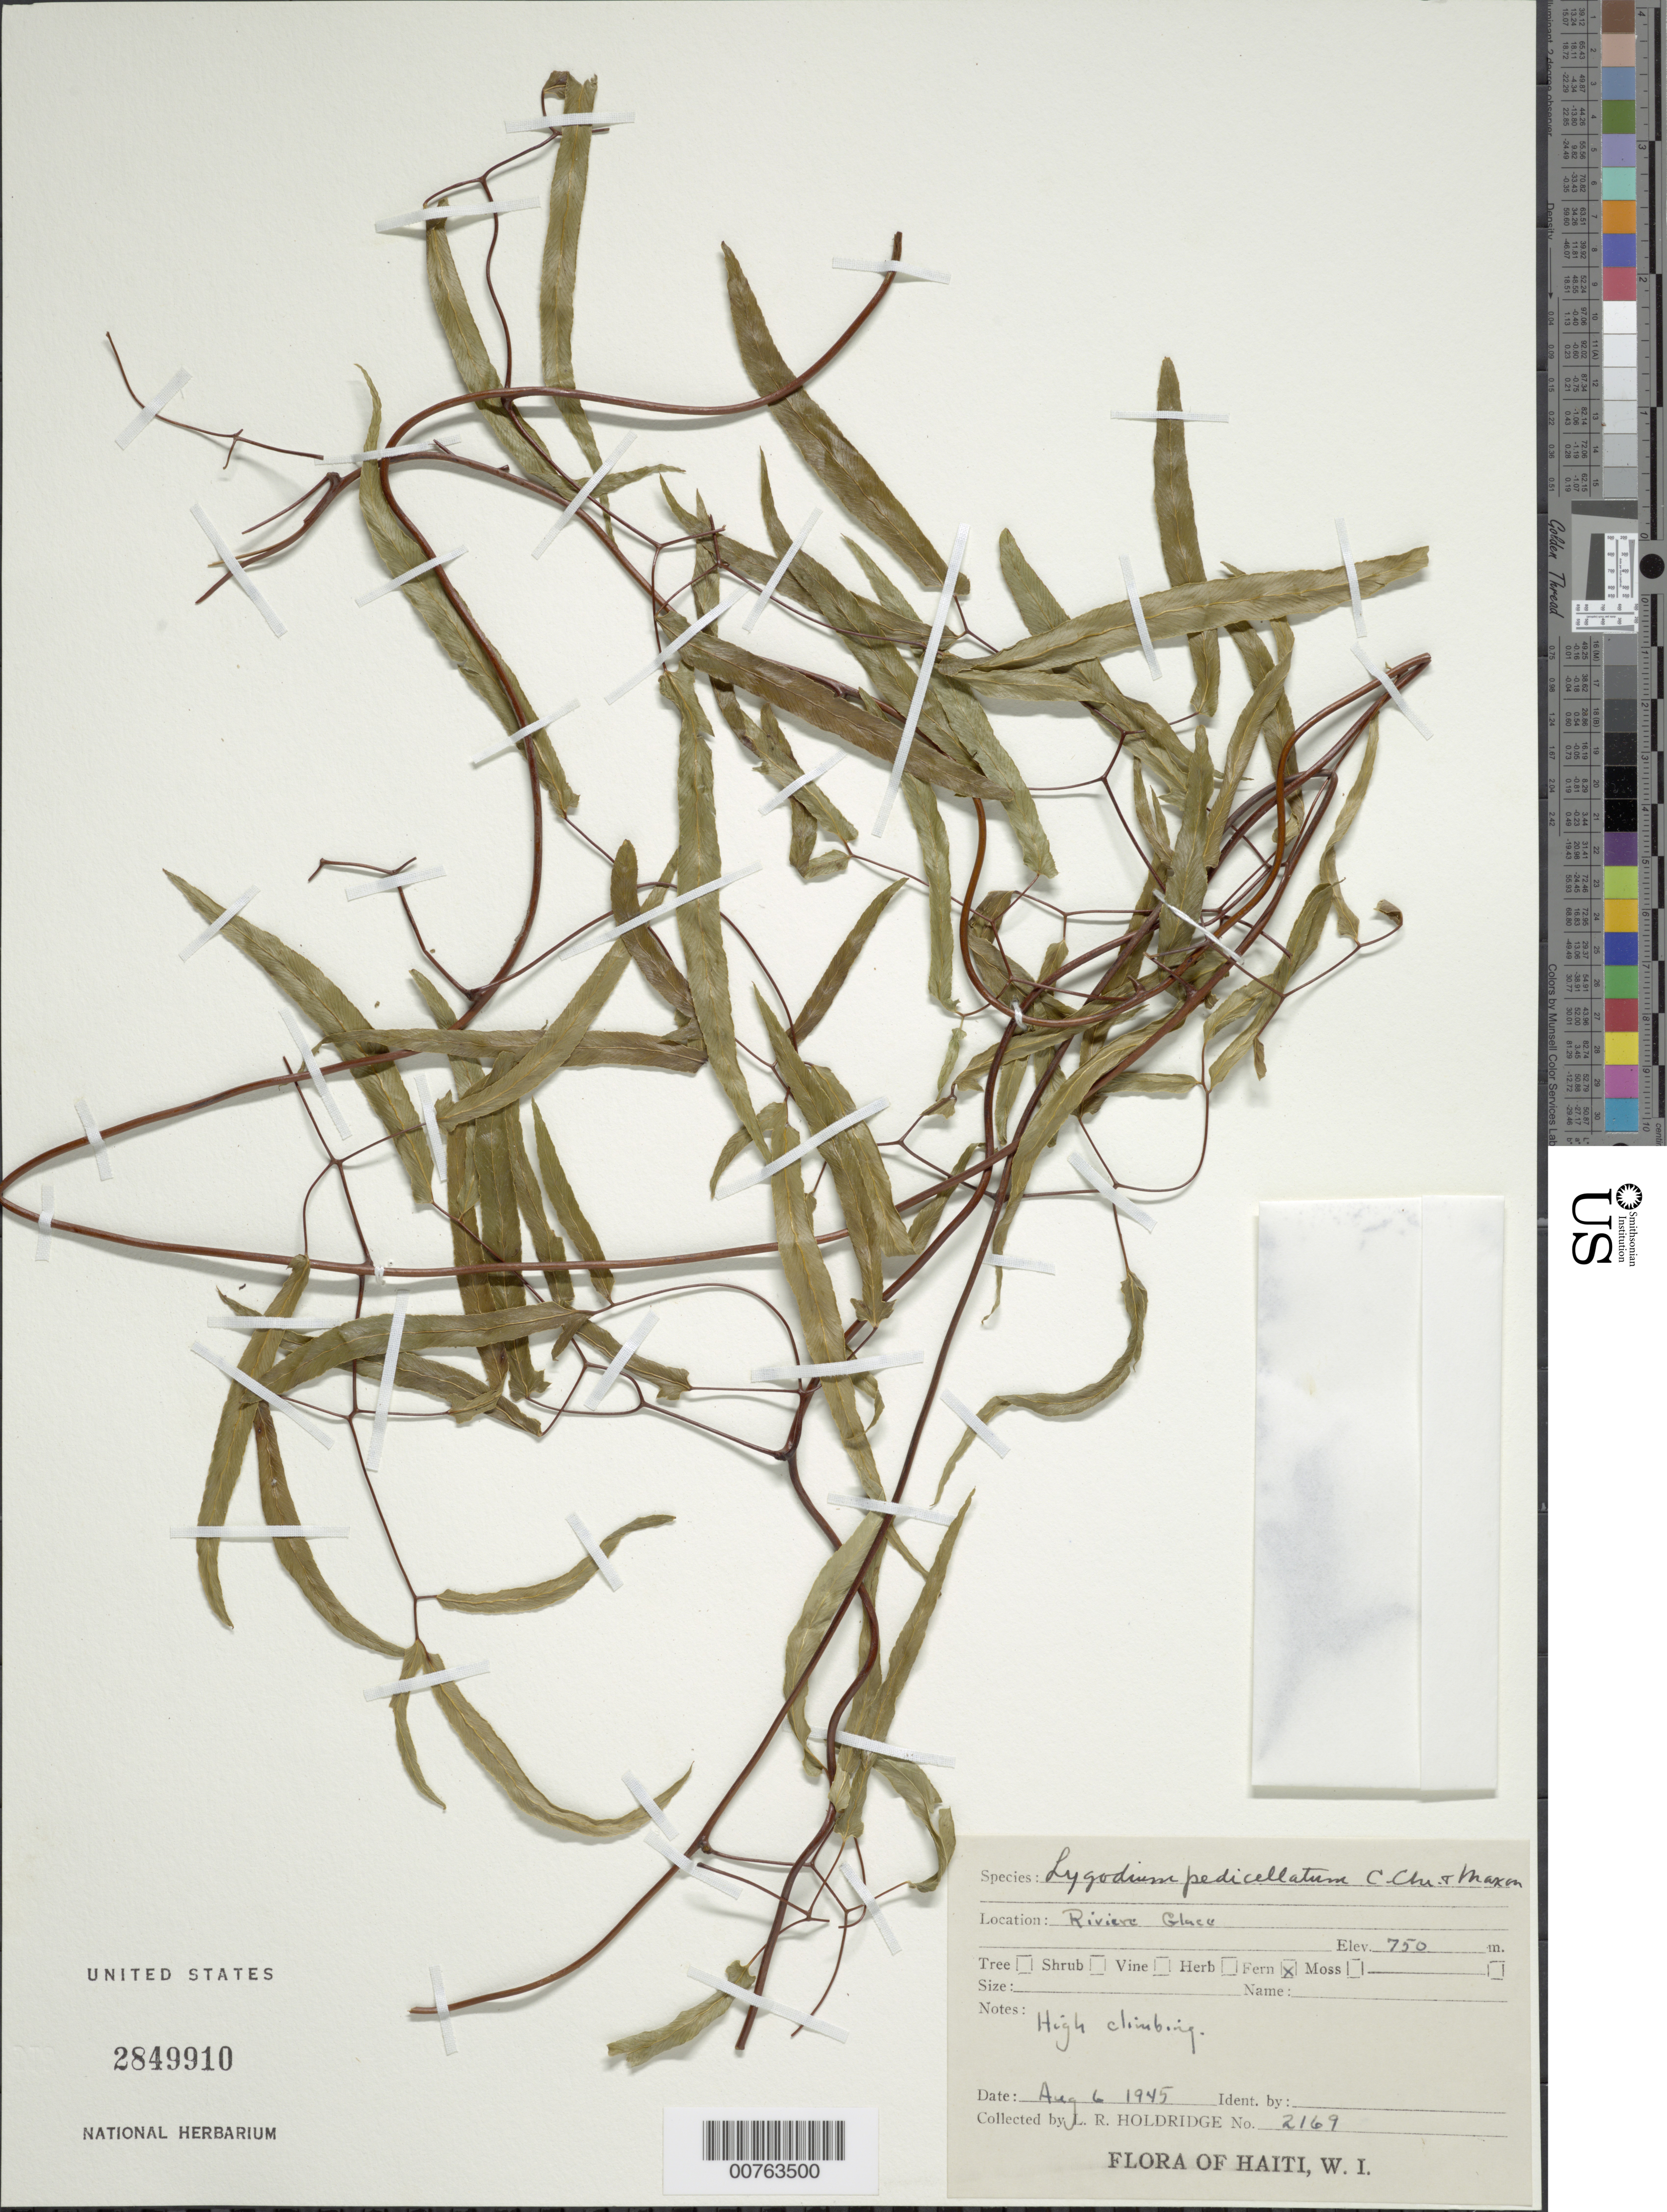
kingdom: Plantae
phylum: Tracheophyta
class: Polypodiopsida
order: Schizaeales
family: Lygodiaceae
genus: Lygodium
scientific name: Lygodium pedicellatum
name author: C. Chr. & Maxon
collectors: L. Holdridge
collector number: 2169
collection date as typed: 06 Aug 1945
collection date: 1945-08-06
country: Haiti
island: Hispaniola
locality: Riviere Glace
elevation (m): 750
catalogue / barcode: US 2849910